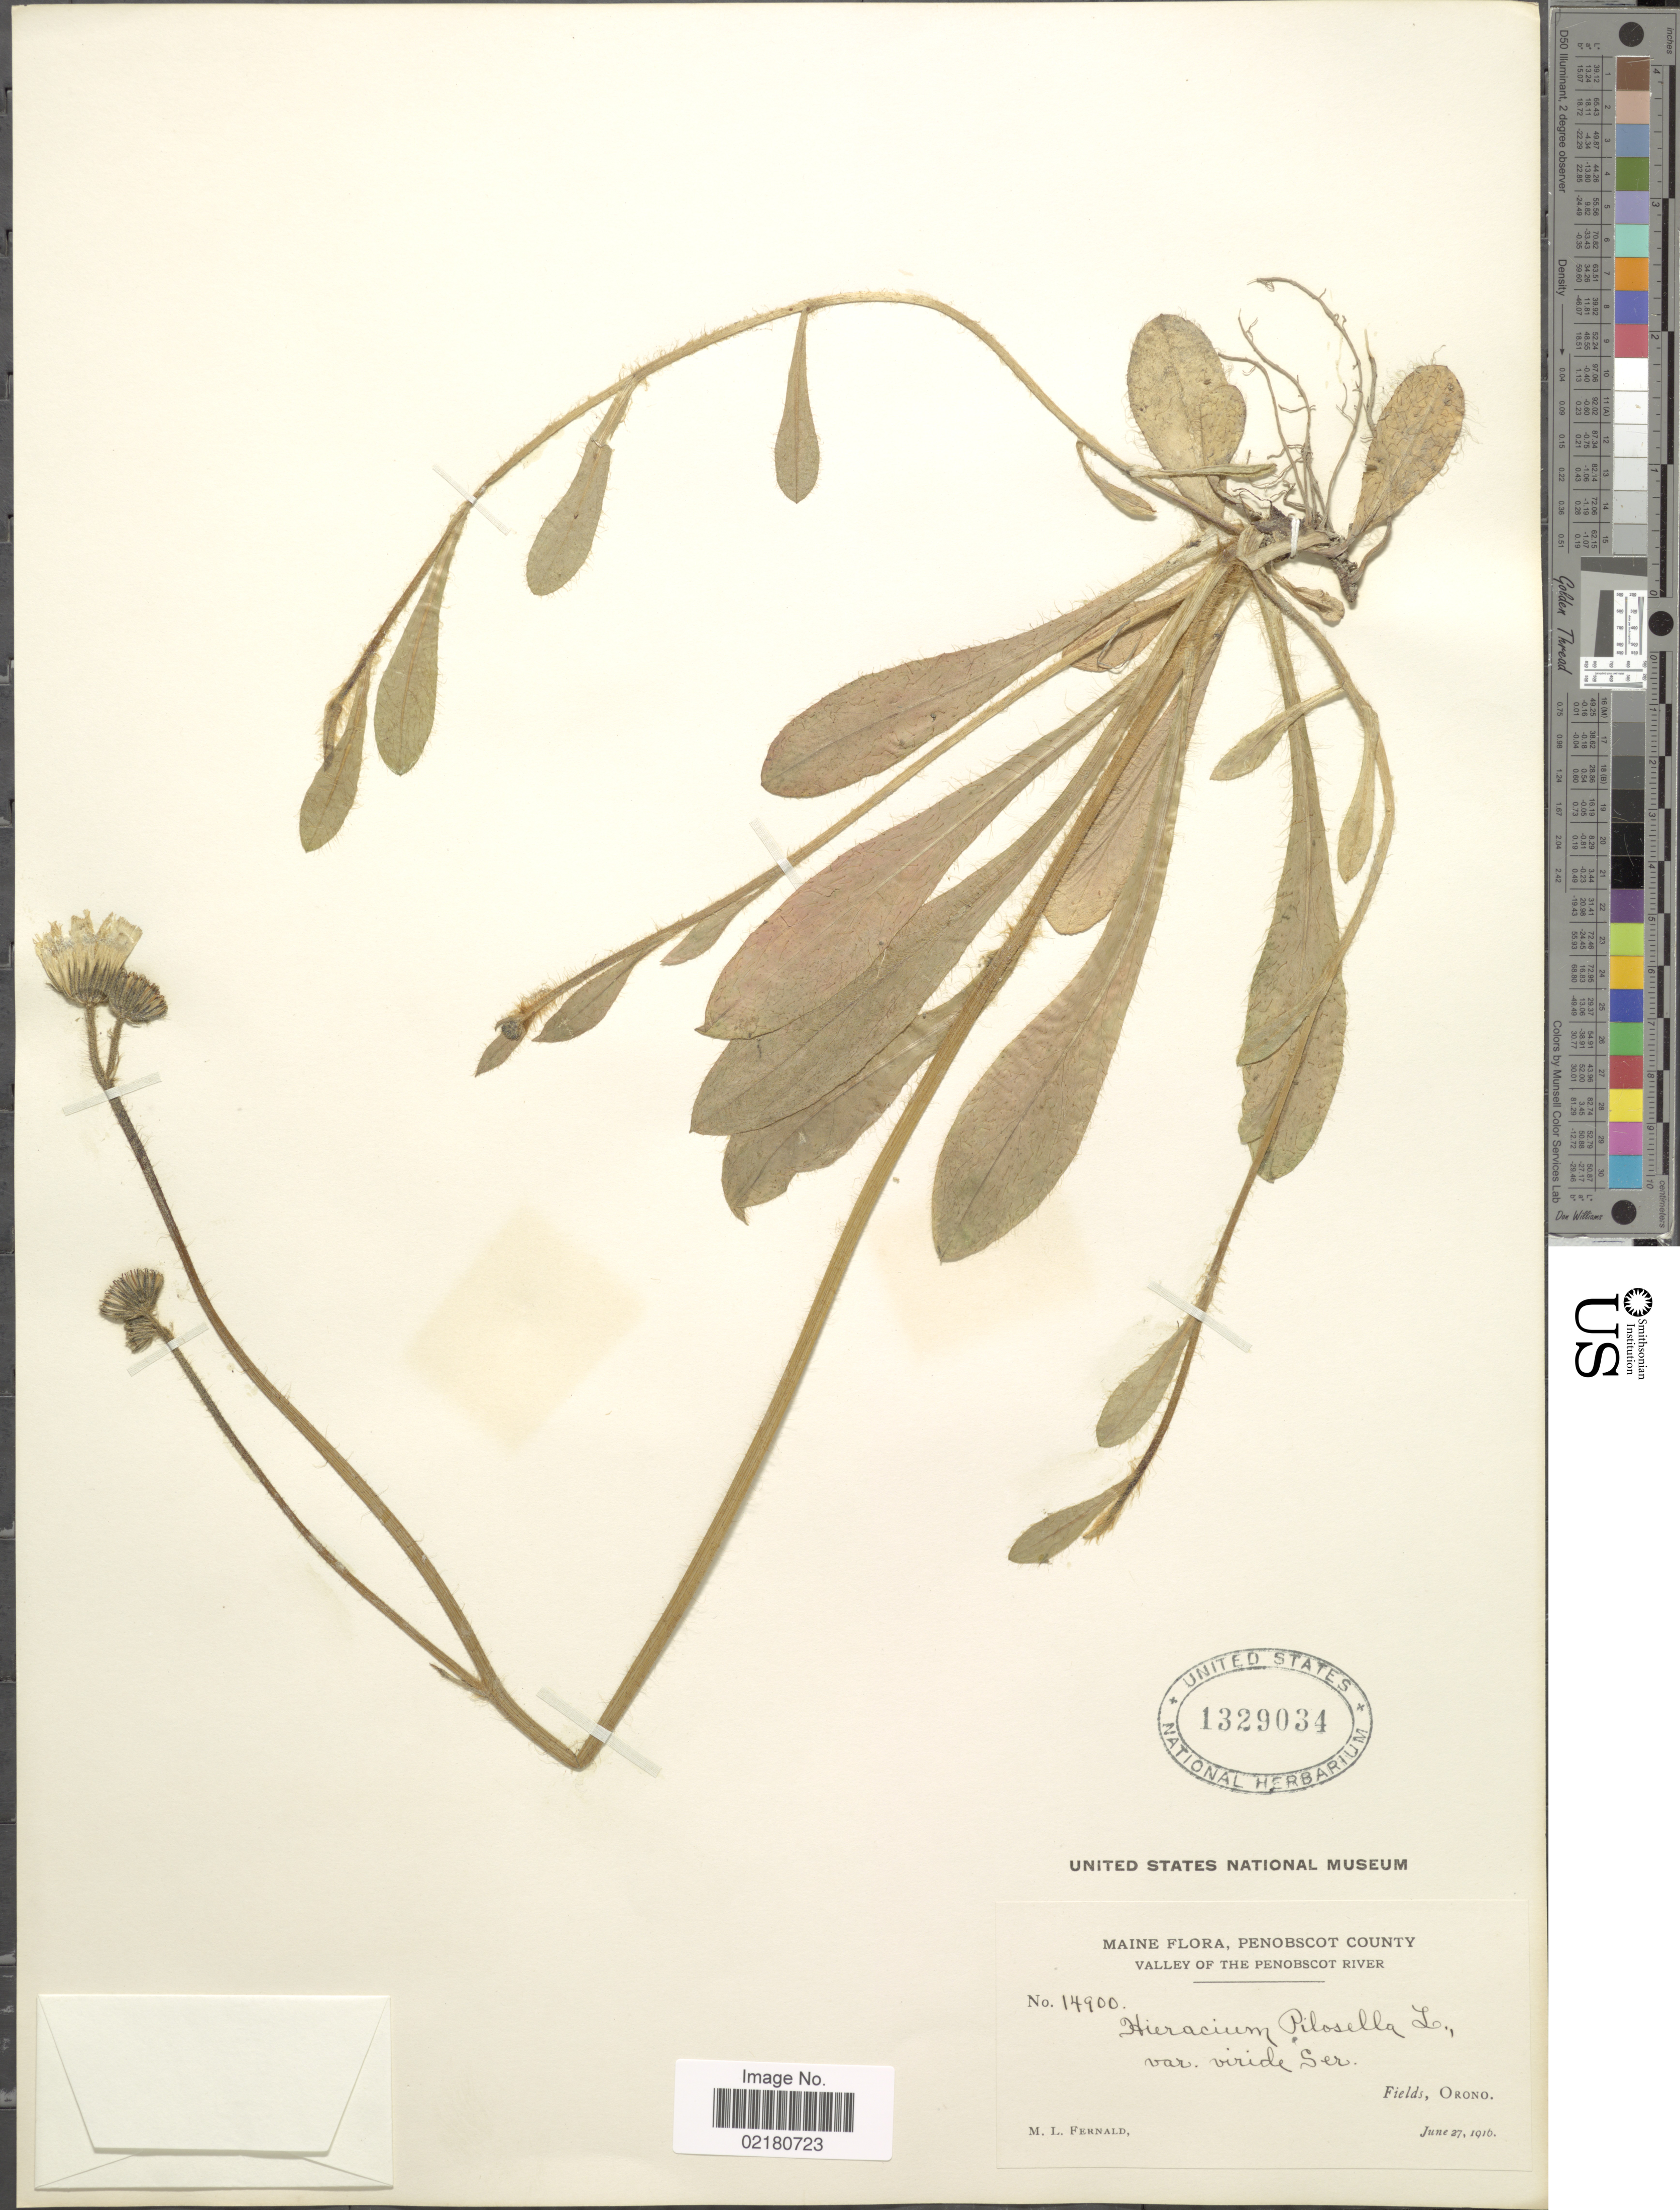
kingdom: Plantae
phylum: Tracheophyta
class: Magnoliopsida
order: Asterales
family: Asteraceae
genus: Pilosella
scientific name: Pilosella officinarum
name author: Vaill.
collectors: M. L. Fernald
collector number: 14900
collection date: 1916-06-27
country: United States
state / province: Maine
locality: Maine, Penobscot county, Fields, Orono